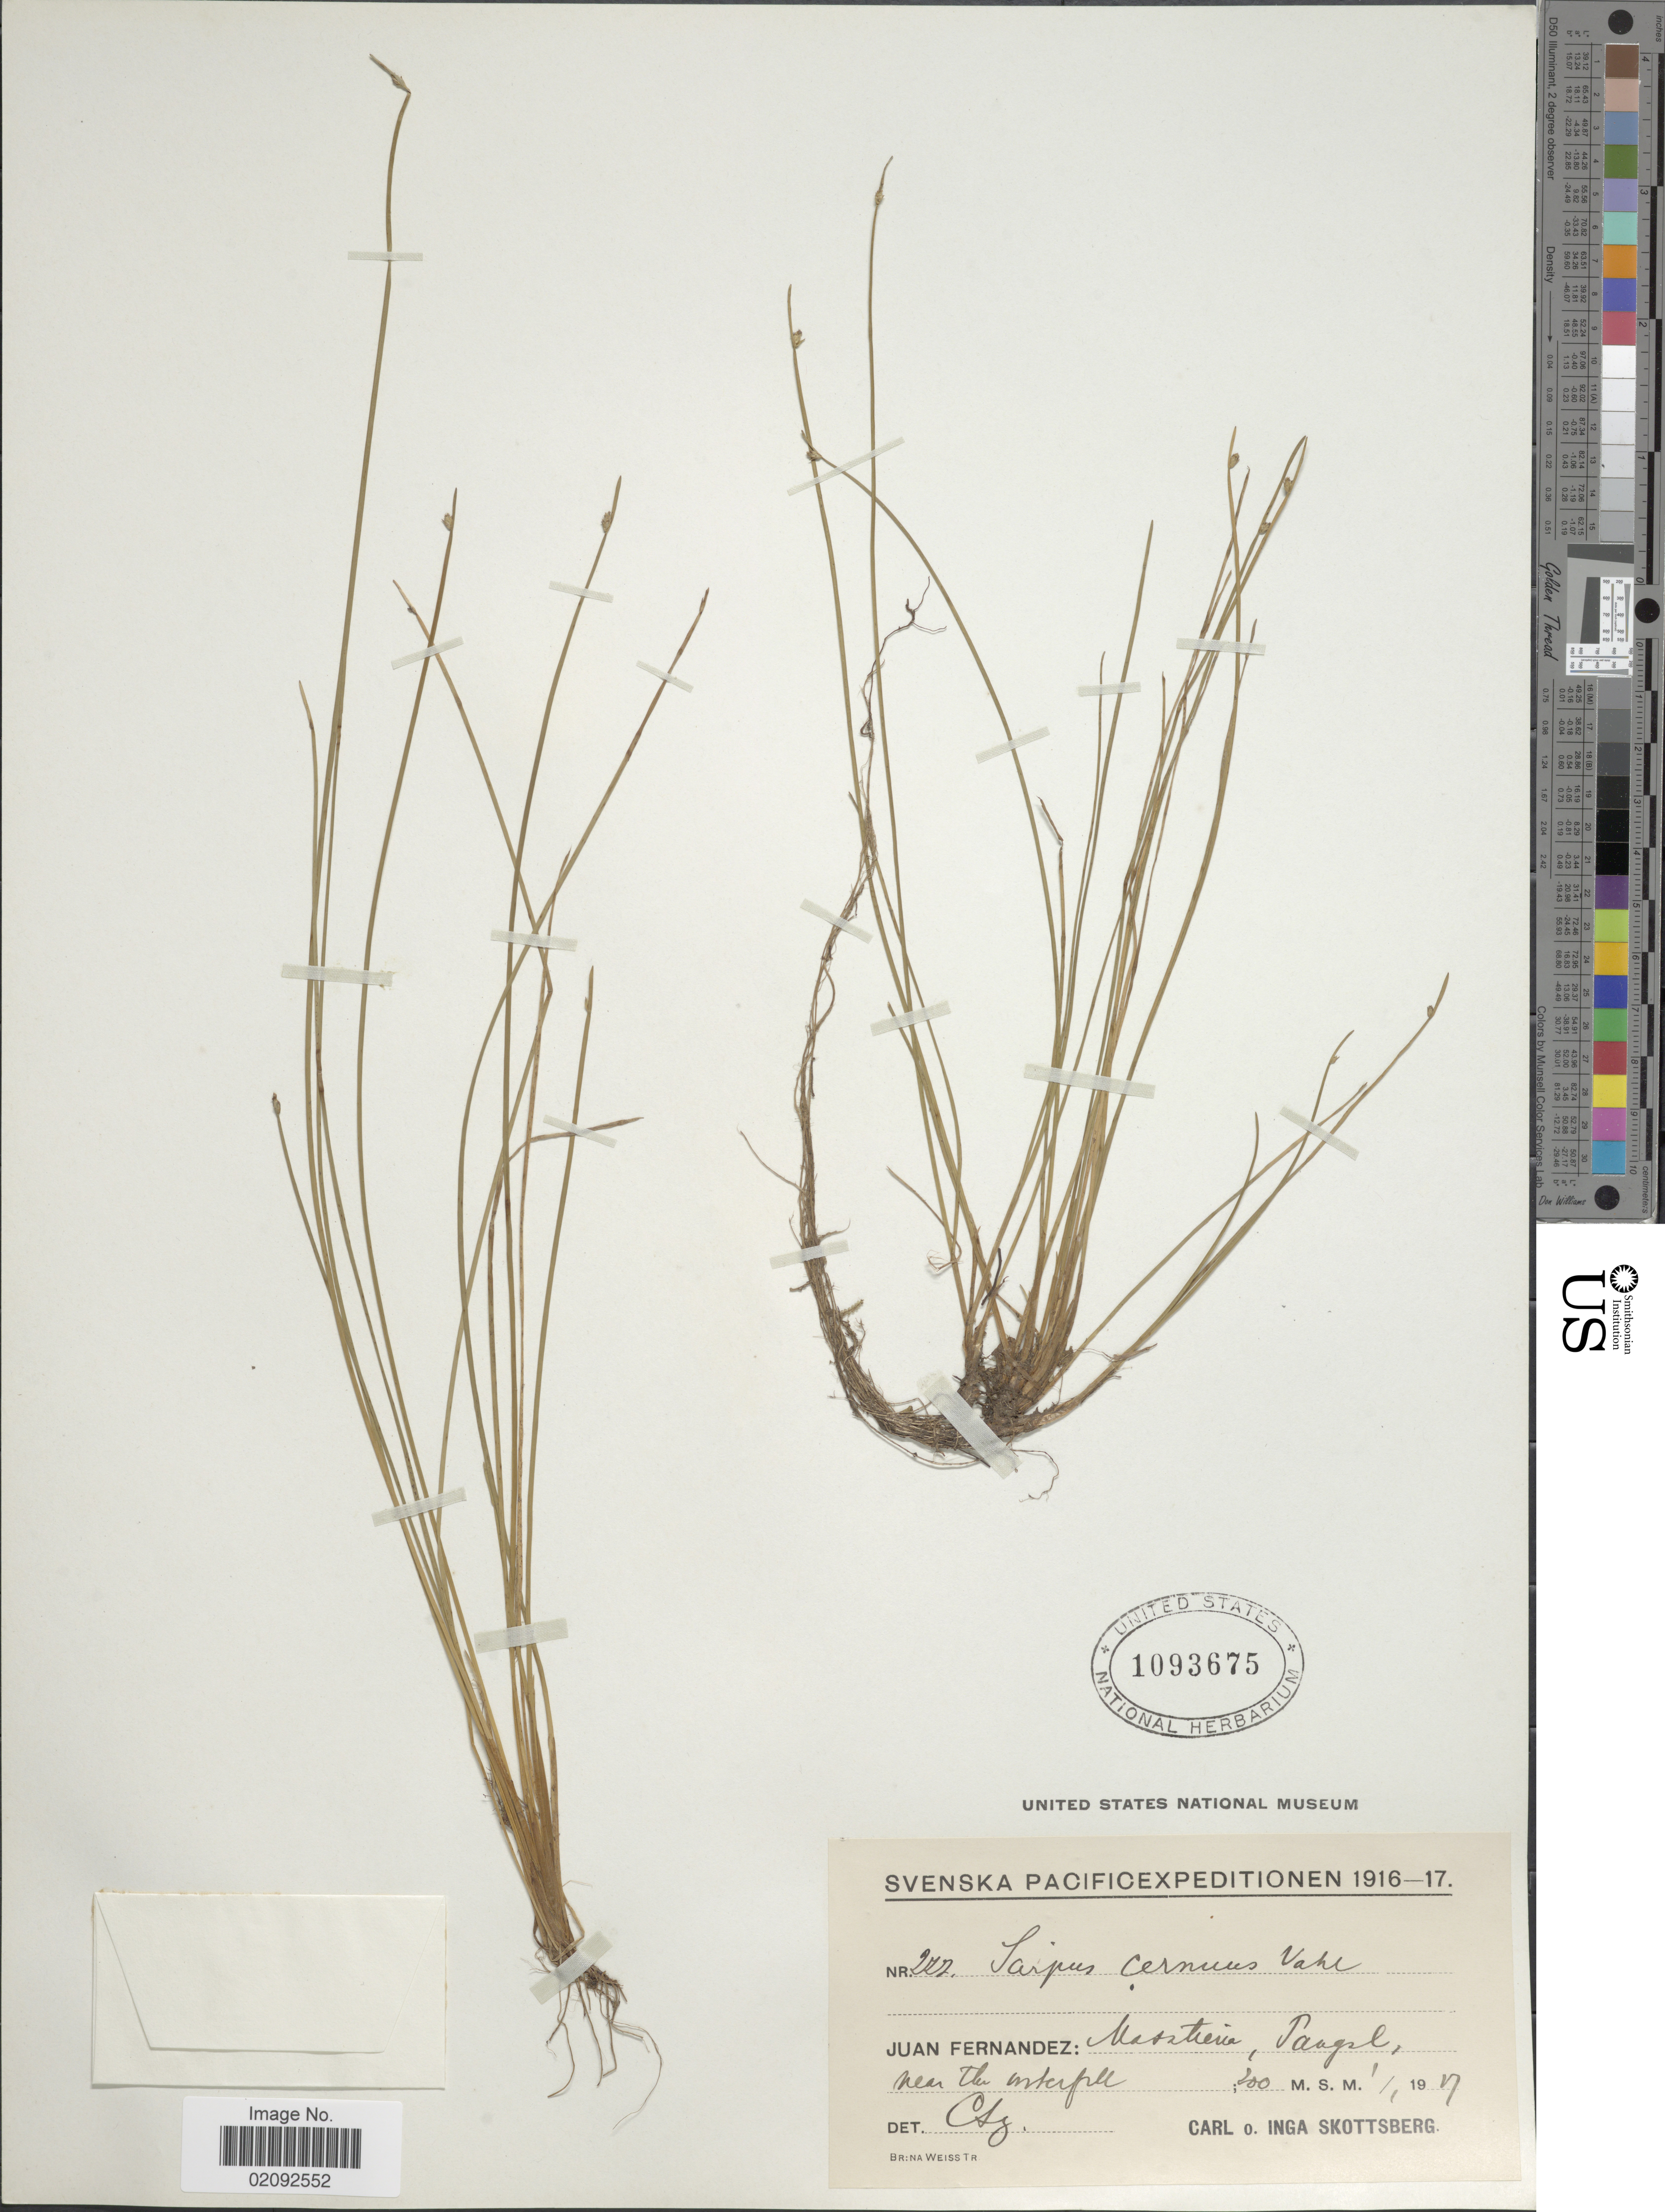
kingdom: Plantae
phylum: Tracheophyta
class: Liliopsida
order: Poales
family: Cyperaceae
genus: Isolepis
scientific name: Isolepis cernua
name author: (Vahl) Roem. & Schult.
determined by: Strong, Mark T., (BOT), Smithsonian Institution - National Museum of Natural History (UNITED STATES)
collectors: I. Skottsberg & C. Skottsberg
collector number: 222*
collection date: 1917-01-01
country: Chile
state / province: Valparaíso (V)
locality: Juan Fernandez: Masatierra, Pangal, near the waterfall.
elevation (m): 200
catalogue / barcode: US 1093675